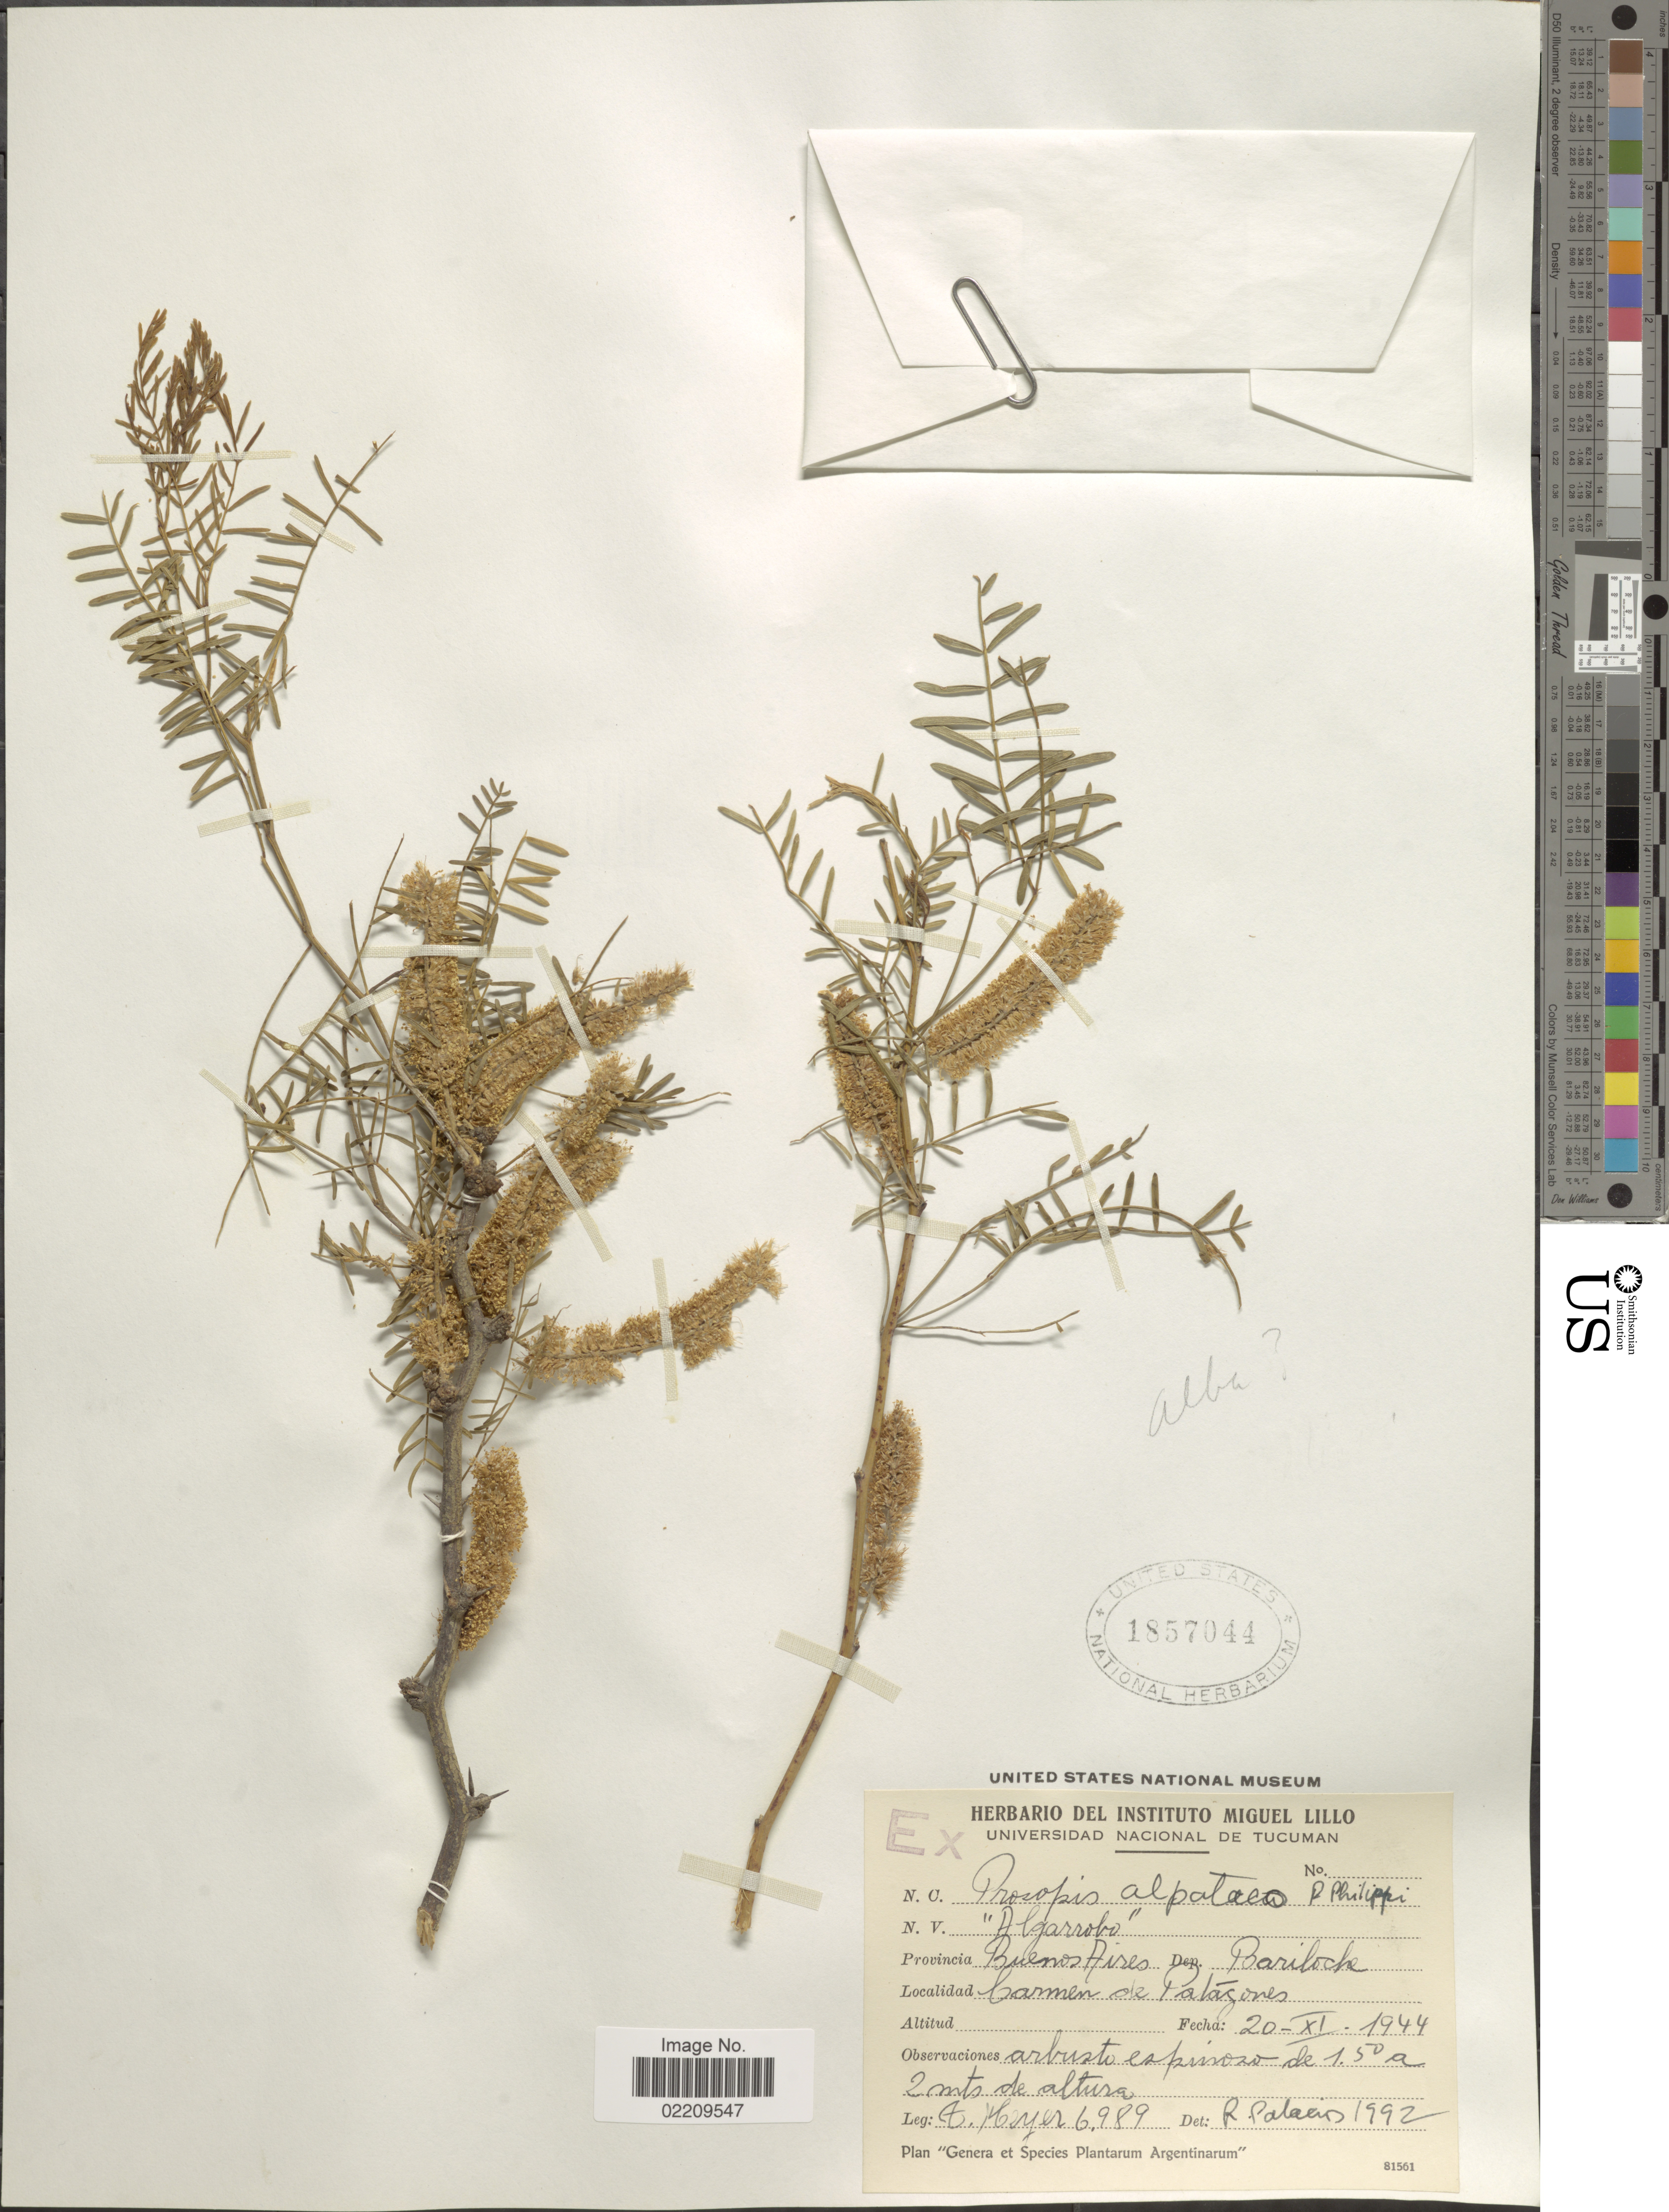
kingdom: Plantae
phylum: Tracheophyta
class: Magnoliopsida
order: Fabales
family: Fabaceae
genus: Neltuma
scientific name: Neltuma alpataco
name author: (Phil.) C. E. Hughes & G.P. Lewis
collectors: Z. Meyer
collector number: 6989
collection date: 1944-11-20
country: Argentina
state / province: Buenos Aires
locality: Dep. Bariloche. Carmen de Palazones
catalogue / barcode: US 1857044